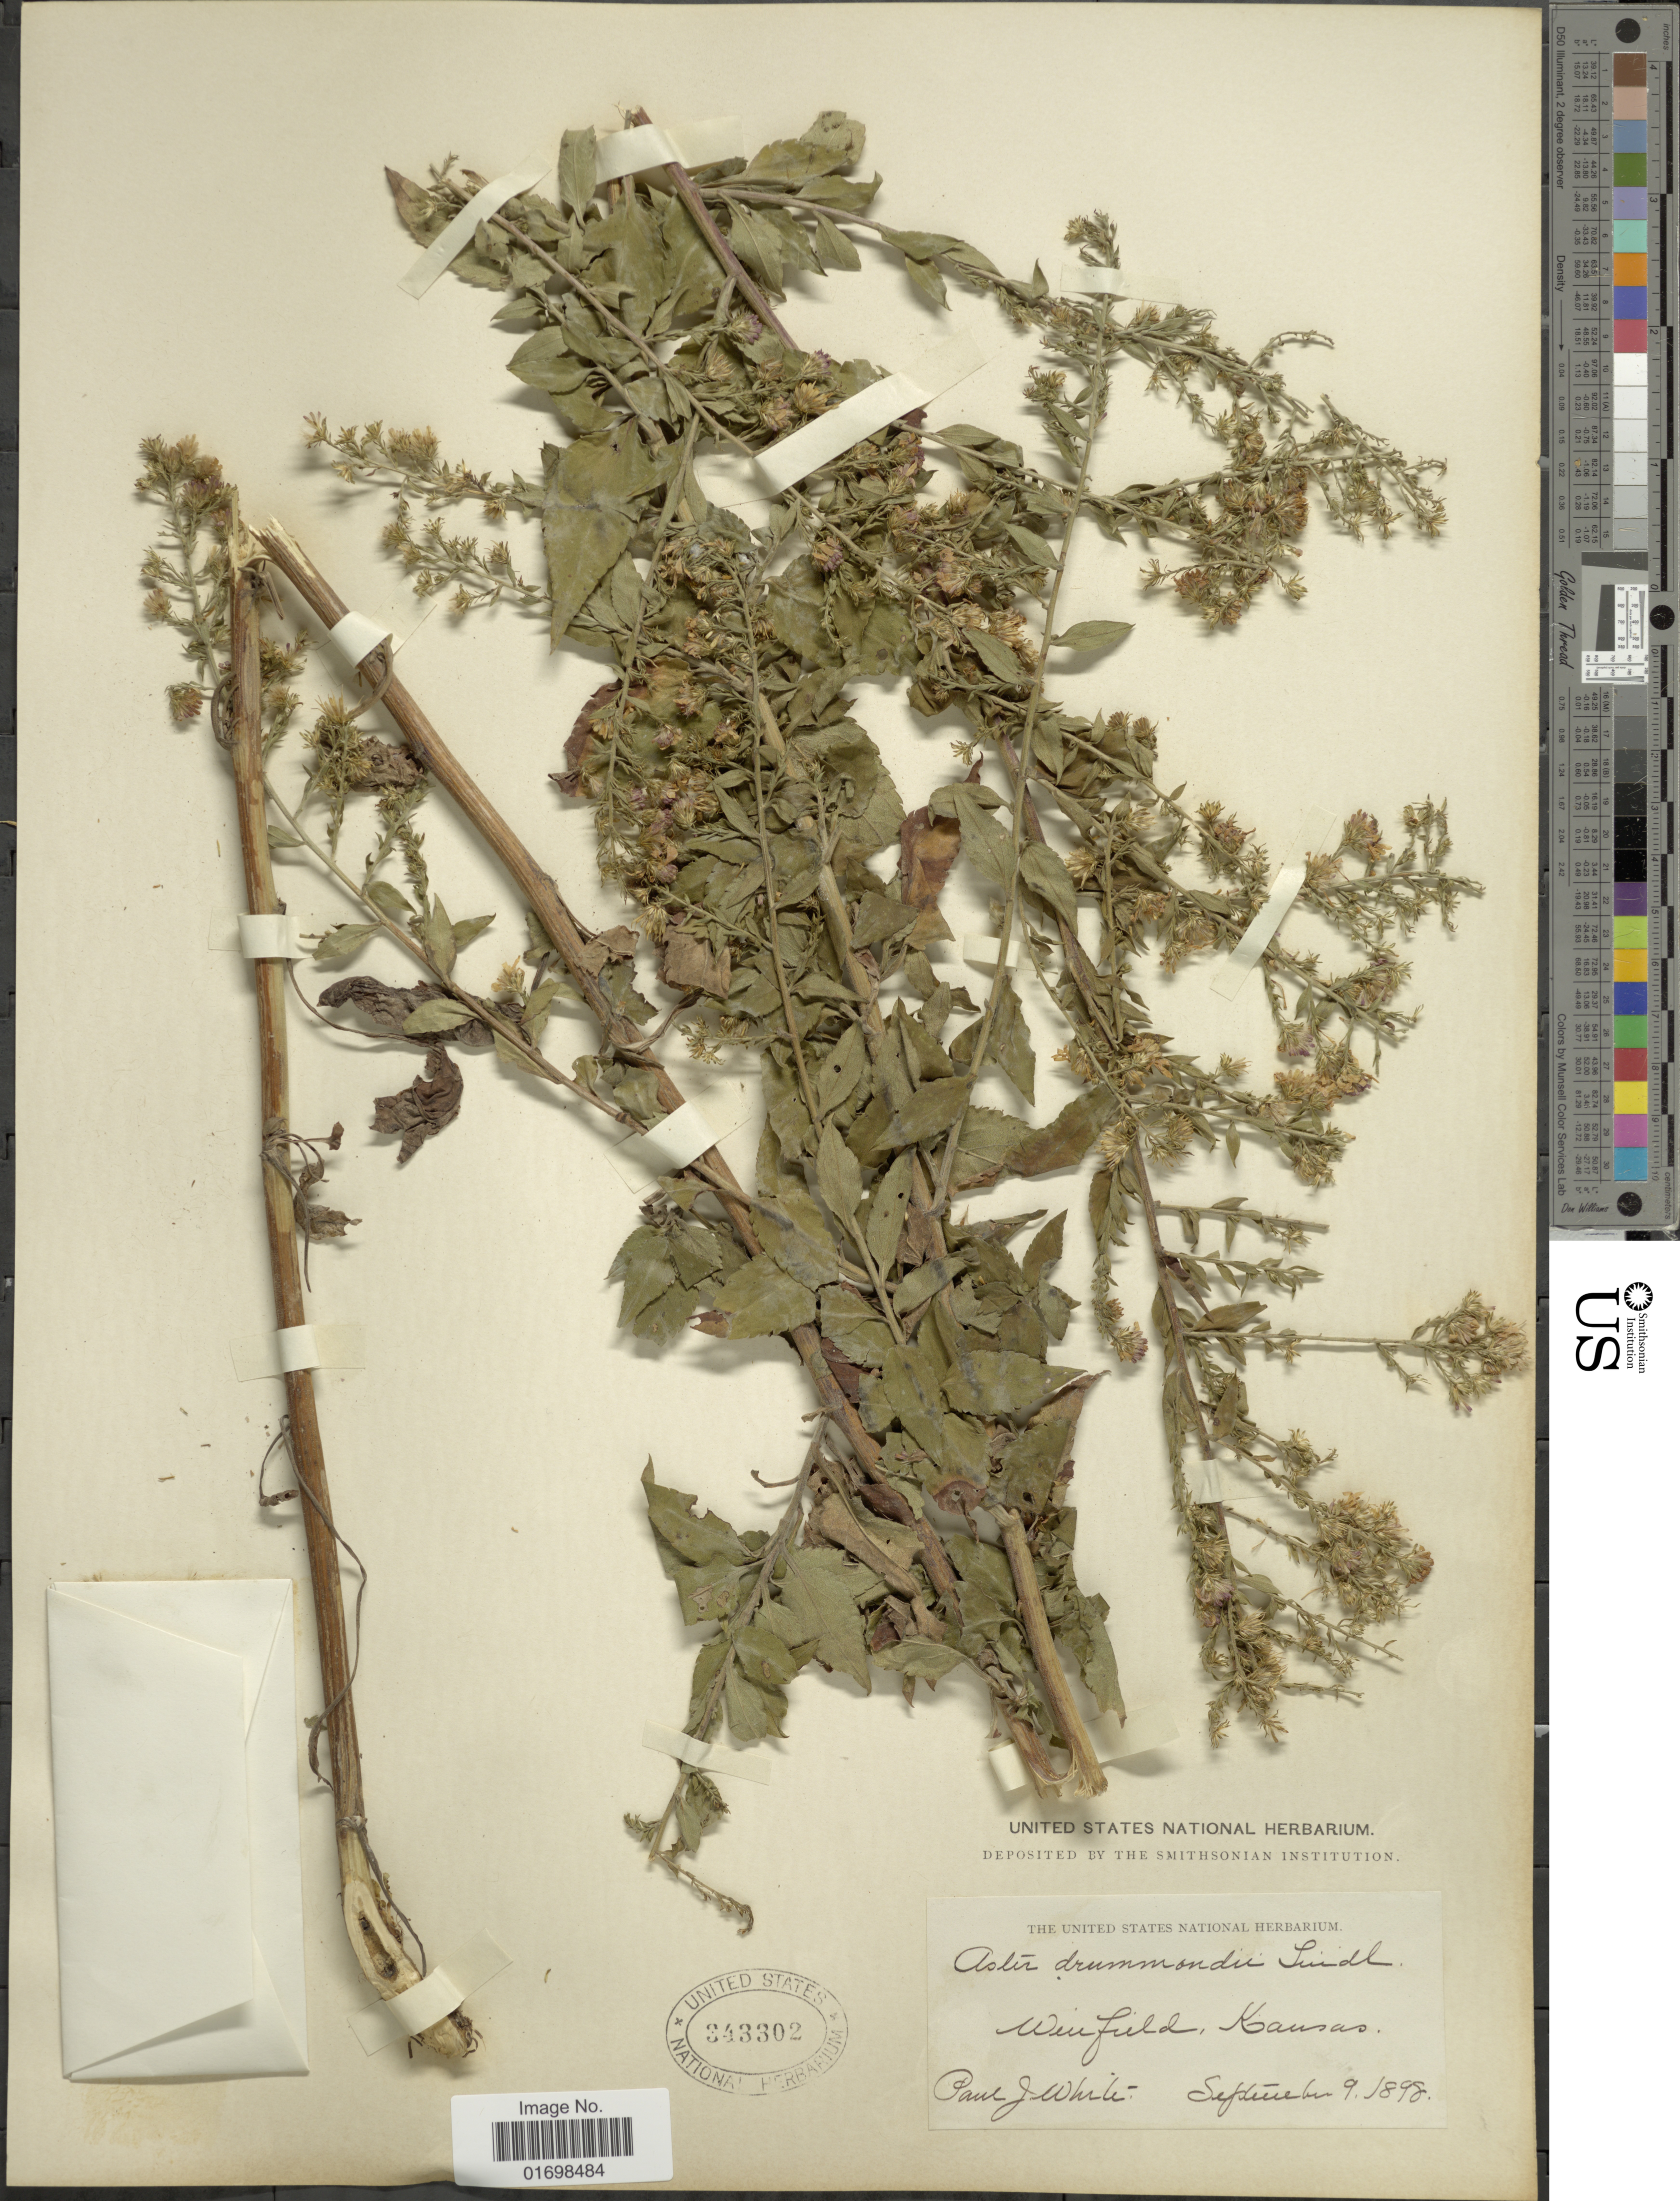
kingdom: Plantae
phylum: Tracheophyta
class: Magnoliopsida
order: Asterales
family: Asteraceae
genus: Symphyotrichum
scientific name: Symphyotrichum drummondii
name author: (Lindl.) G.L. Nesom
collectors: P. J. White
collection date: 1898-09-09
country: United States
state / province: Kansas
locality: Winfield, Kansas.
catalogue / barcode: US 343302